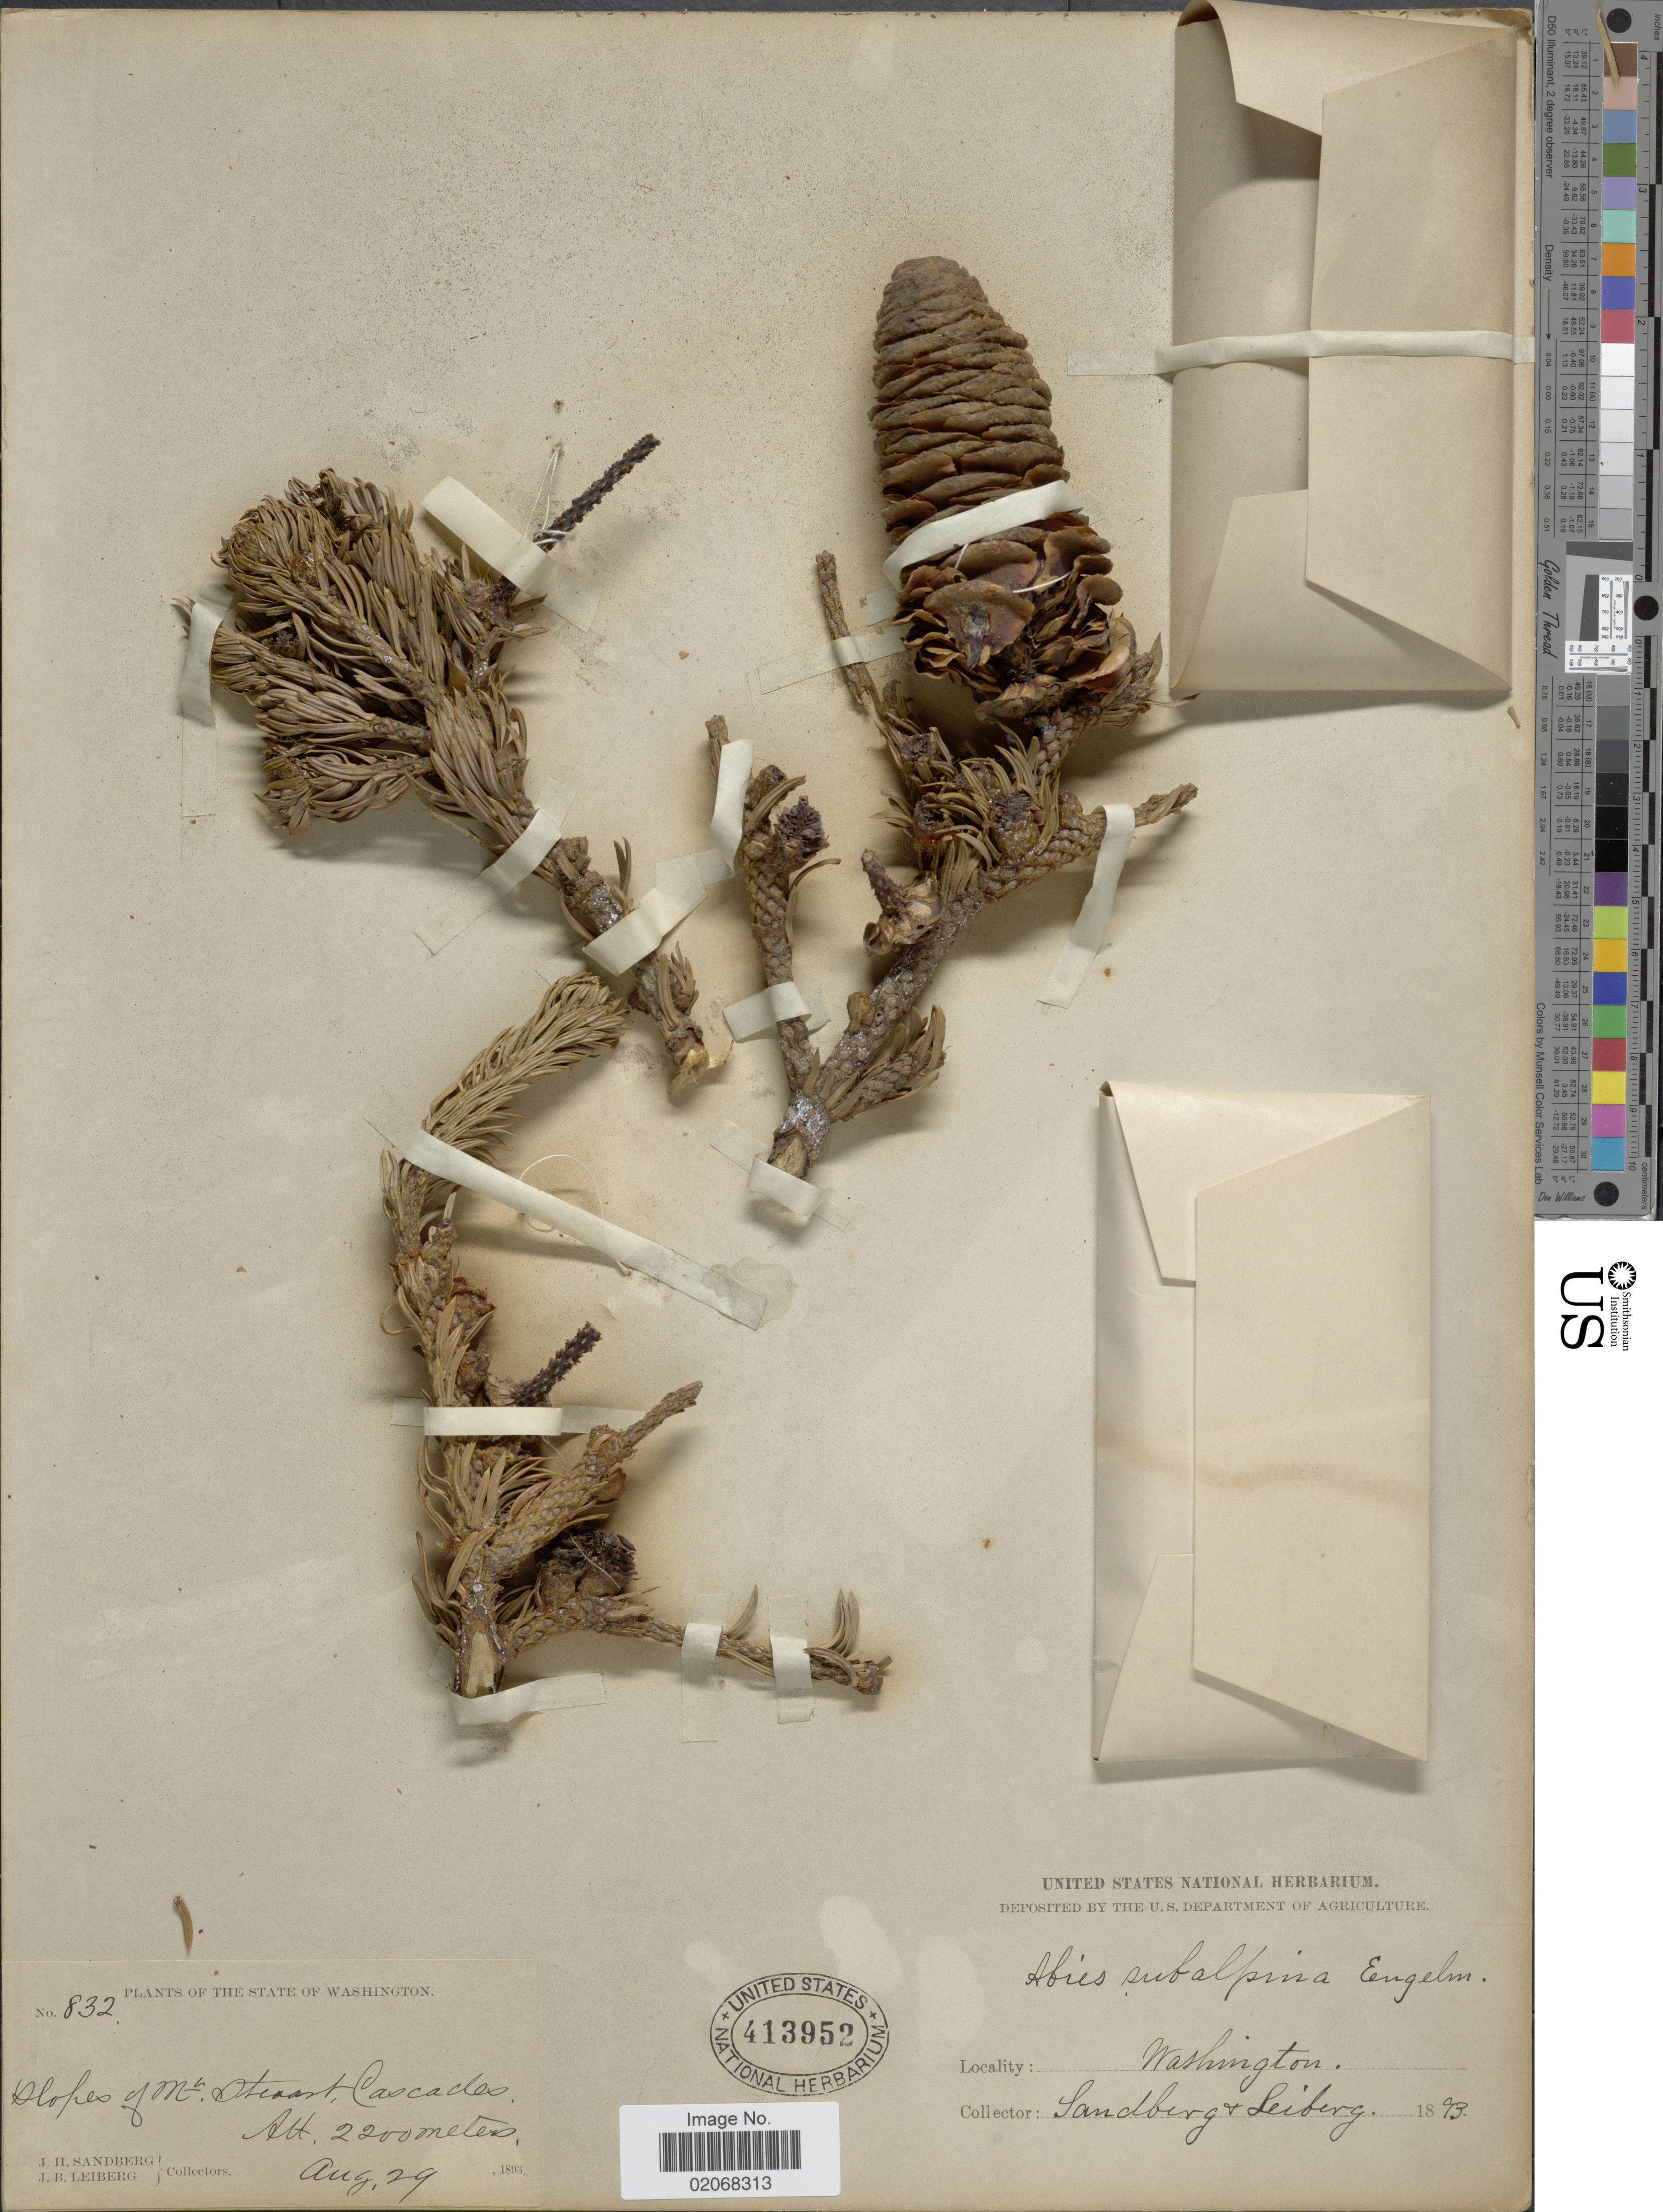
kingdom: Plantae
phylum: Tracheophyta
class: Pinopsida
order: Pinales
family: Pinaceae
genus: Abies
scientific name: Abies lasiocarpa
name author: (Hook.) Nutt.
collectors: J. H. Sandberg & J. B. Leiberg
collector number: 832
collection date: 1893-08-29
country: United States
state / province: Washington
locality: Slopes of Mt Stuart, Cascades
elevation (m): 2200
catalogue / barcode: US 413952